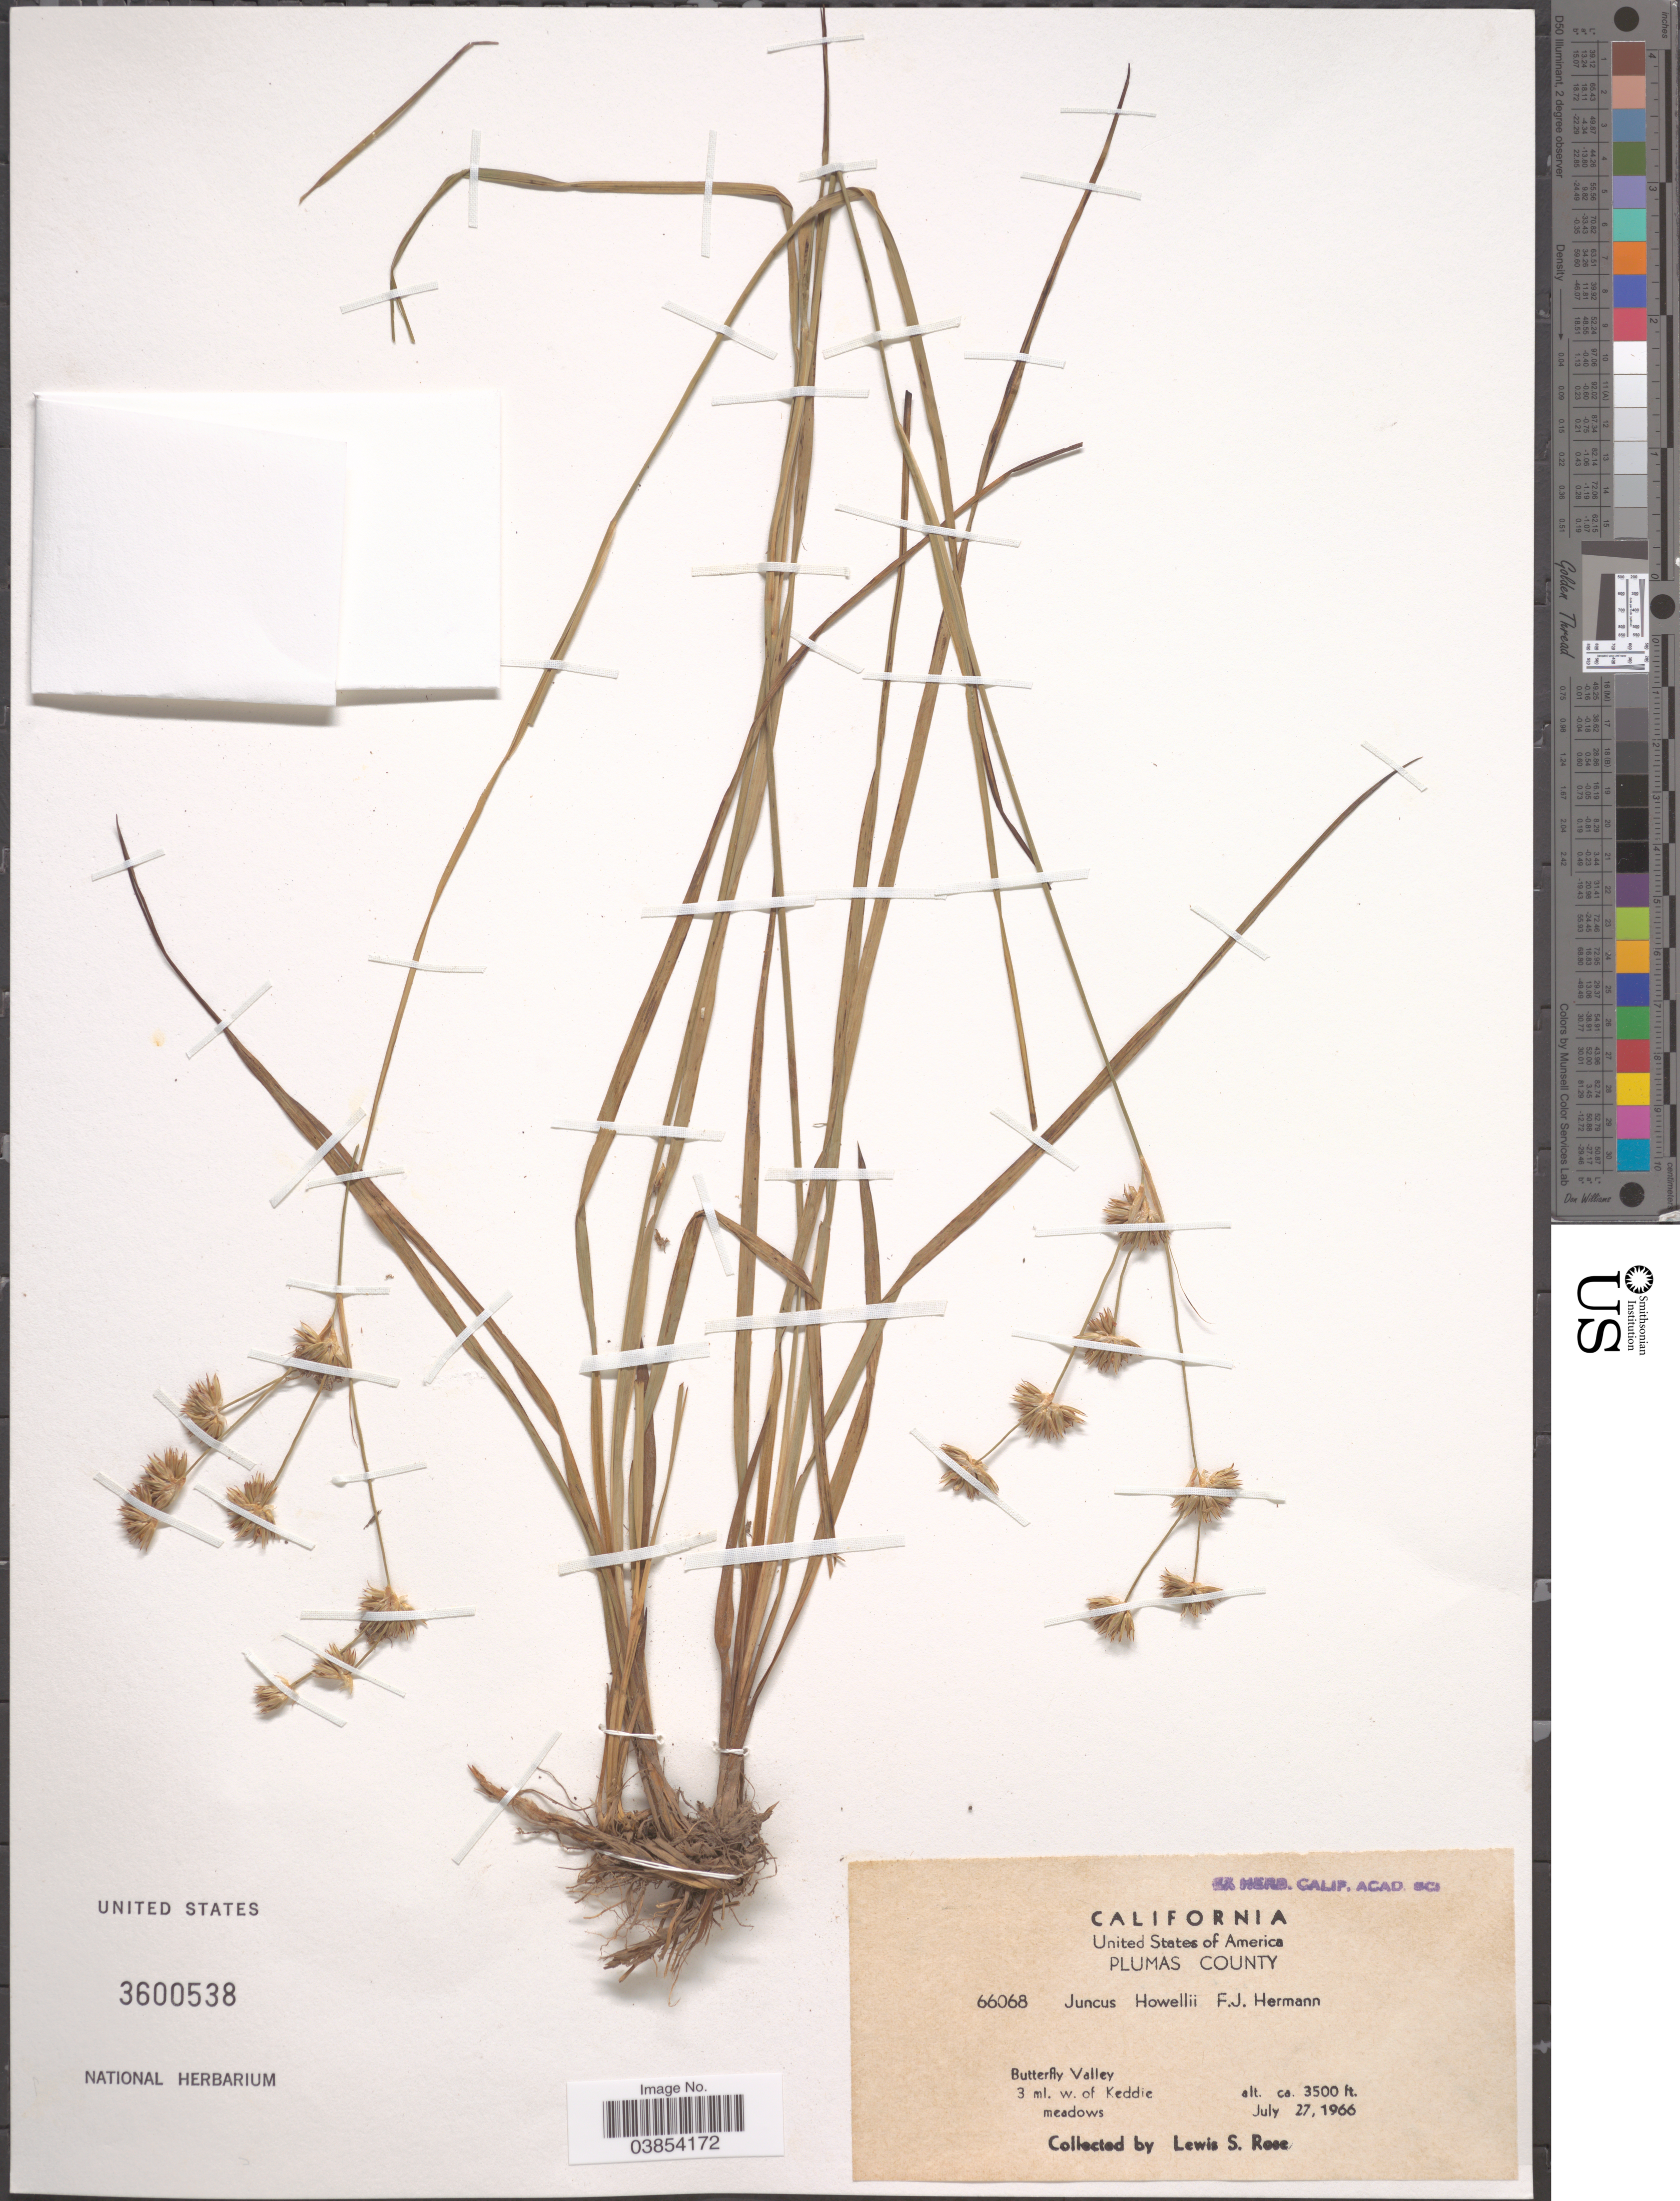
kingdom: Plantae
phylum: Tracheophyta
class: Liliopsida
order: Poales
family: Juncaceae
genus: Juncus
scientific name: Juncus howellii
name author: F.J. Herm.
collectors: L. S. Rose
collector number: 66068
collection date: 1966-07-27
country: United States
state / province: California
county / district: Plumas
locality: Plumas County. Butterfly Valley. 3 ml. w. of Keddie.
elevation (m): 1067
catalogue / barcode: US 3600538